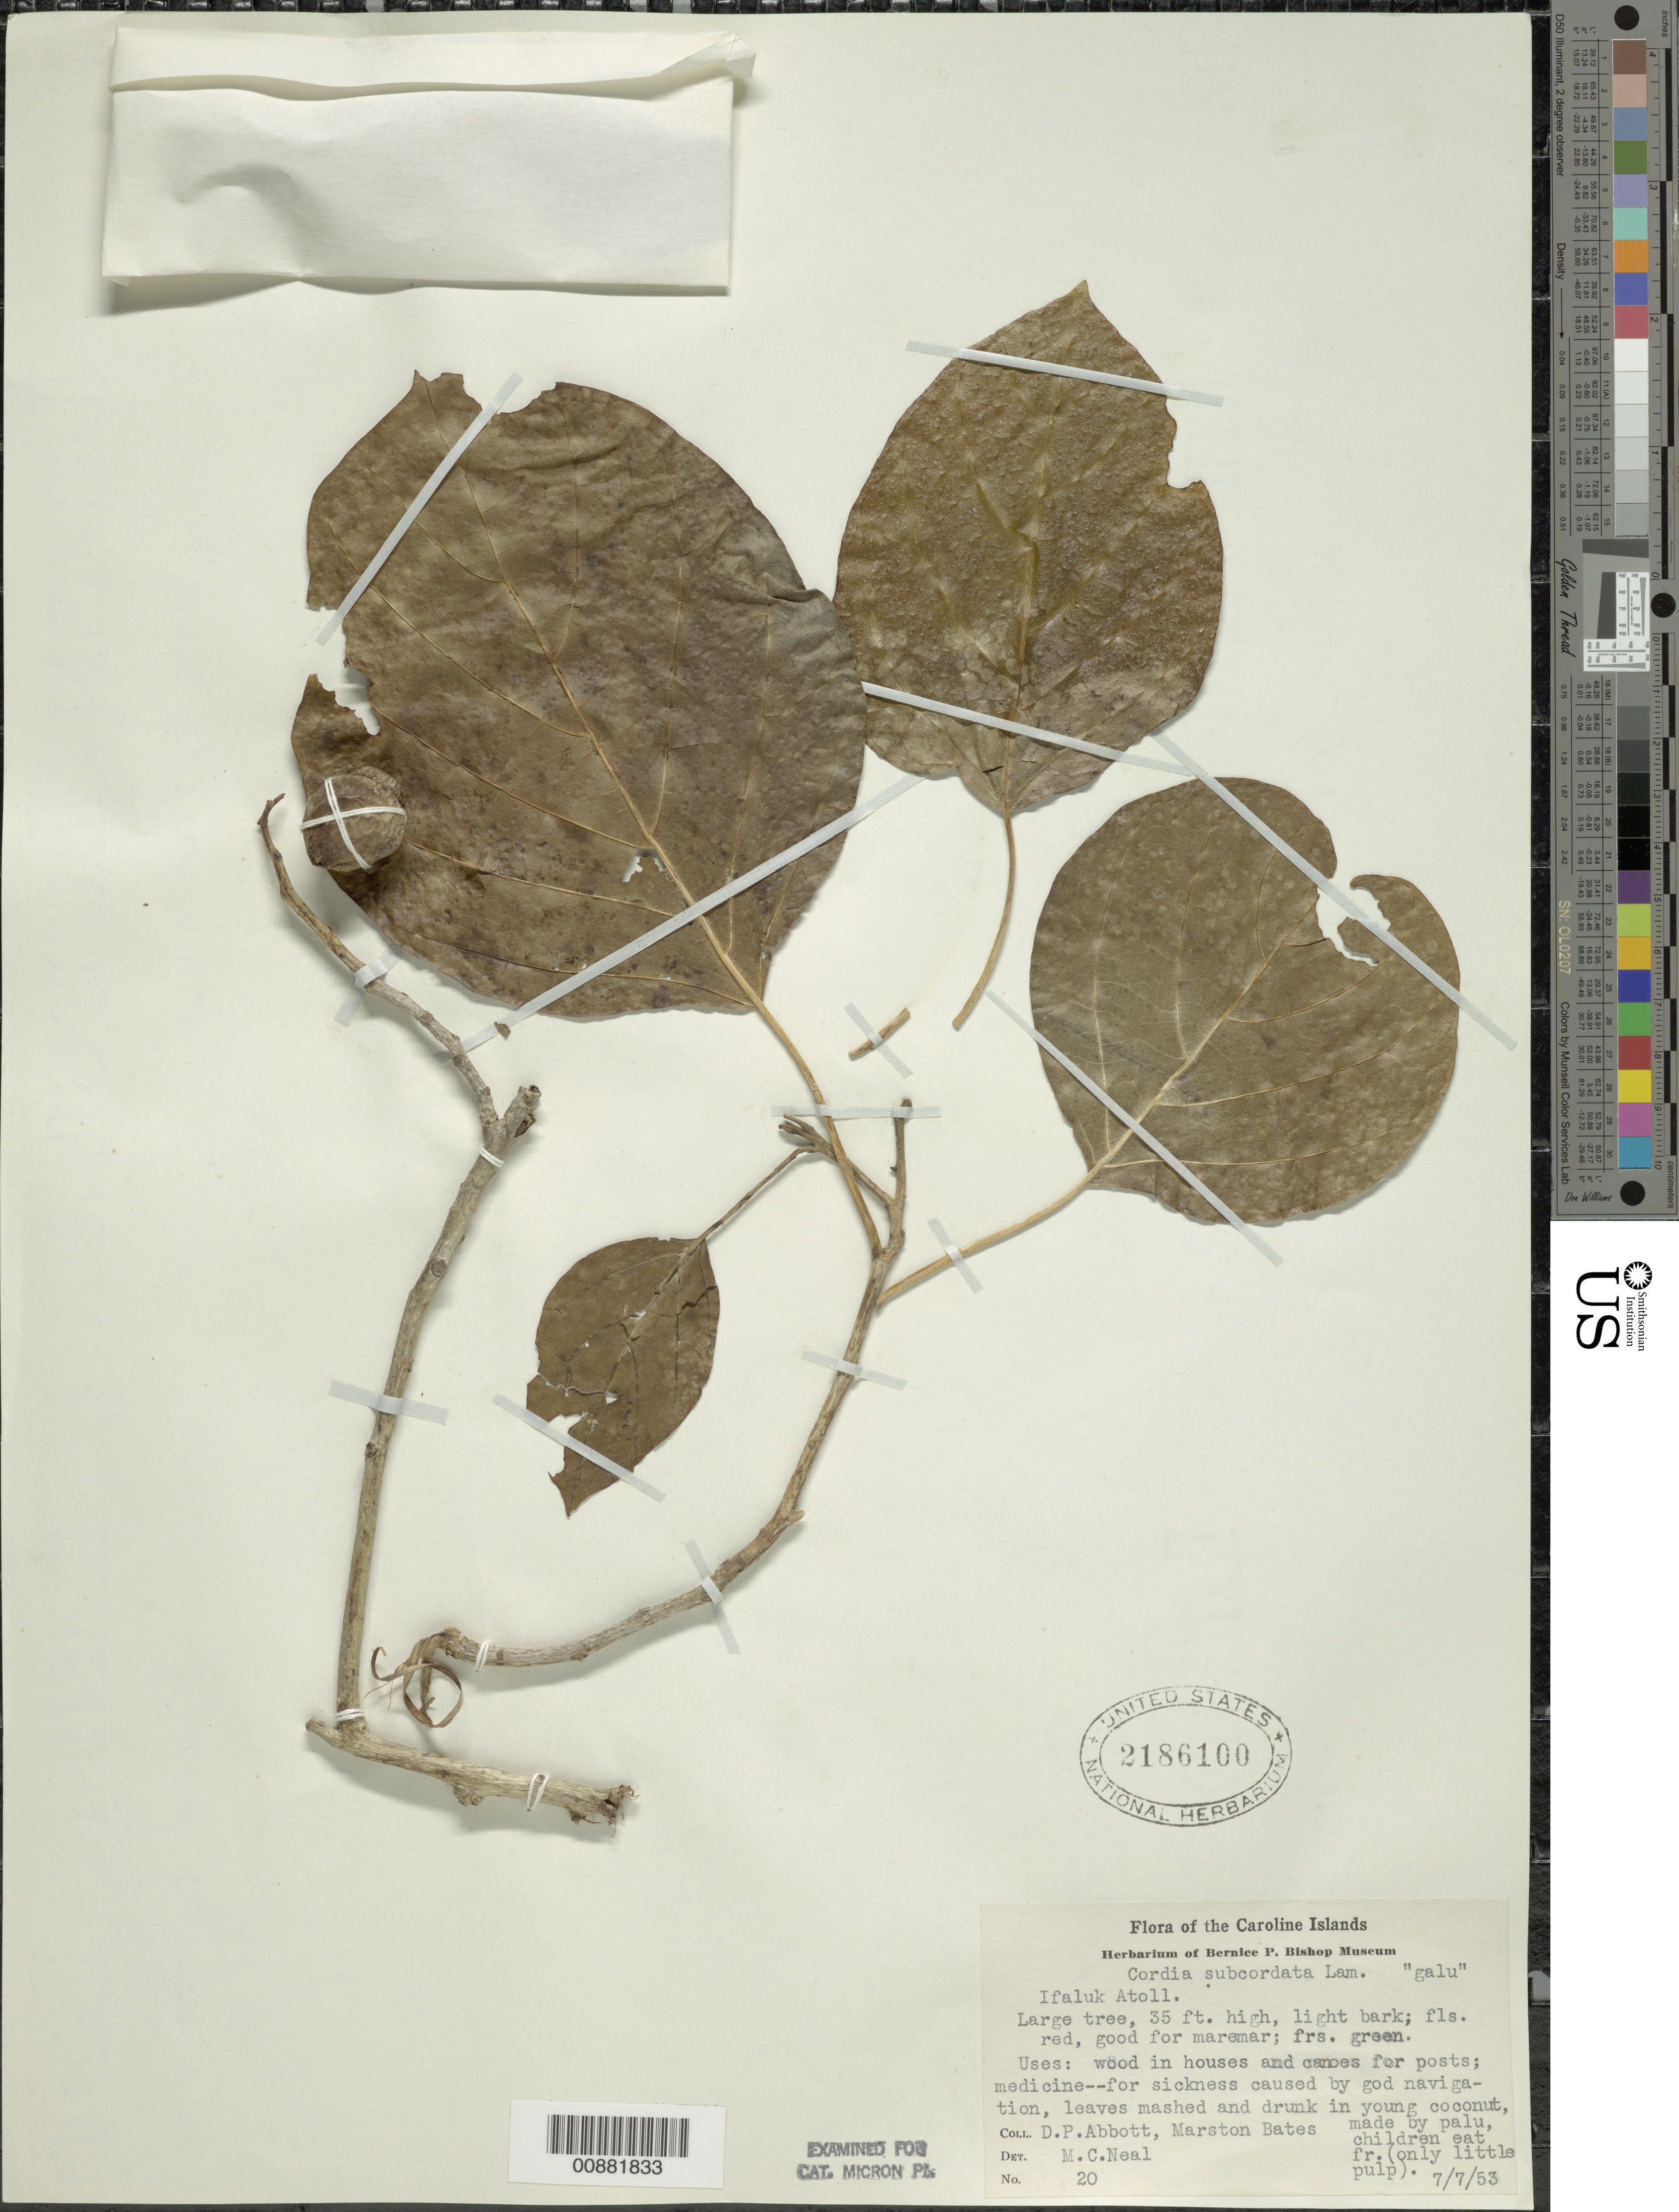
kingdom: Plantae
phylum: Tracheophyta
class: Magnoliopsida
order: Boraginales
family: Cordiaceae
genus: Cordia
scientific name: Cordia subcordata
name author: Lam.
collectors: D. P. Abbott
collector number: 20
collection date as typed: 07 Jul 1953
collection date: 1953-07-07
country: Micronesia, Federated States of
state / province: Yap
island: Ifalik (Ifaluk) Atoll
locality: Ifalik Islet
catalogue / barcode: US 2186100